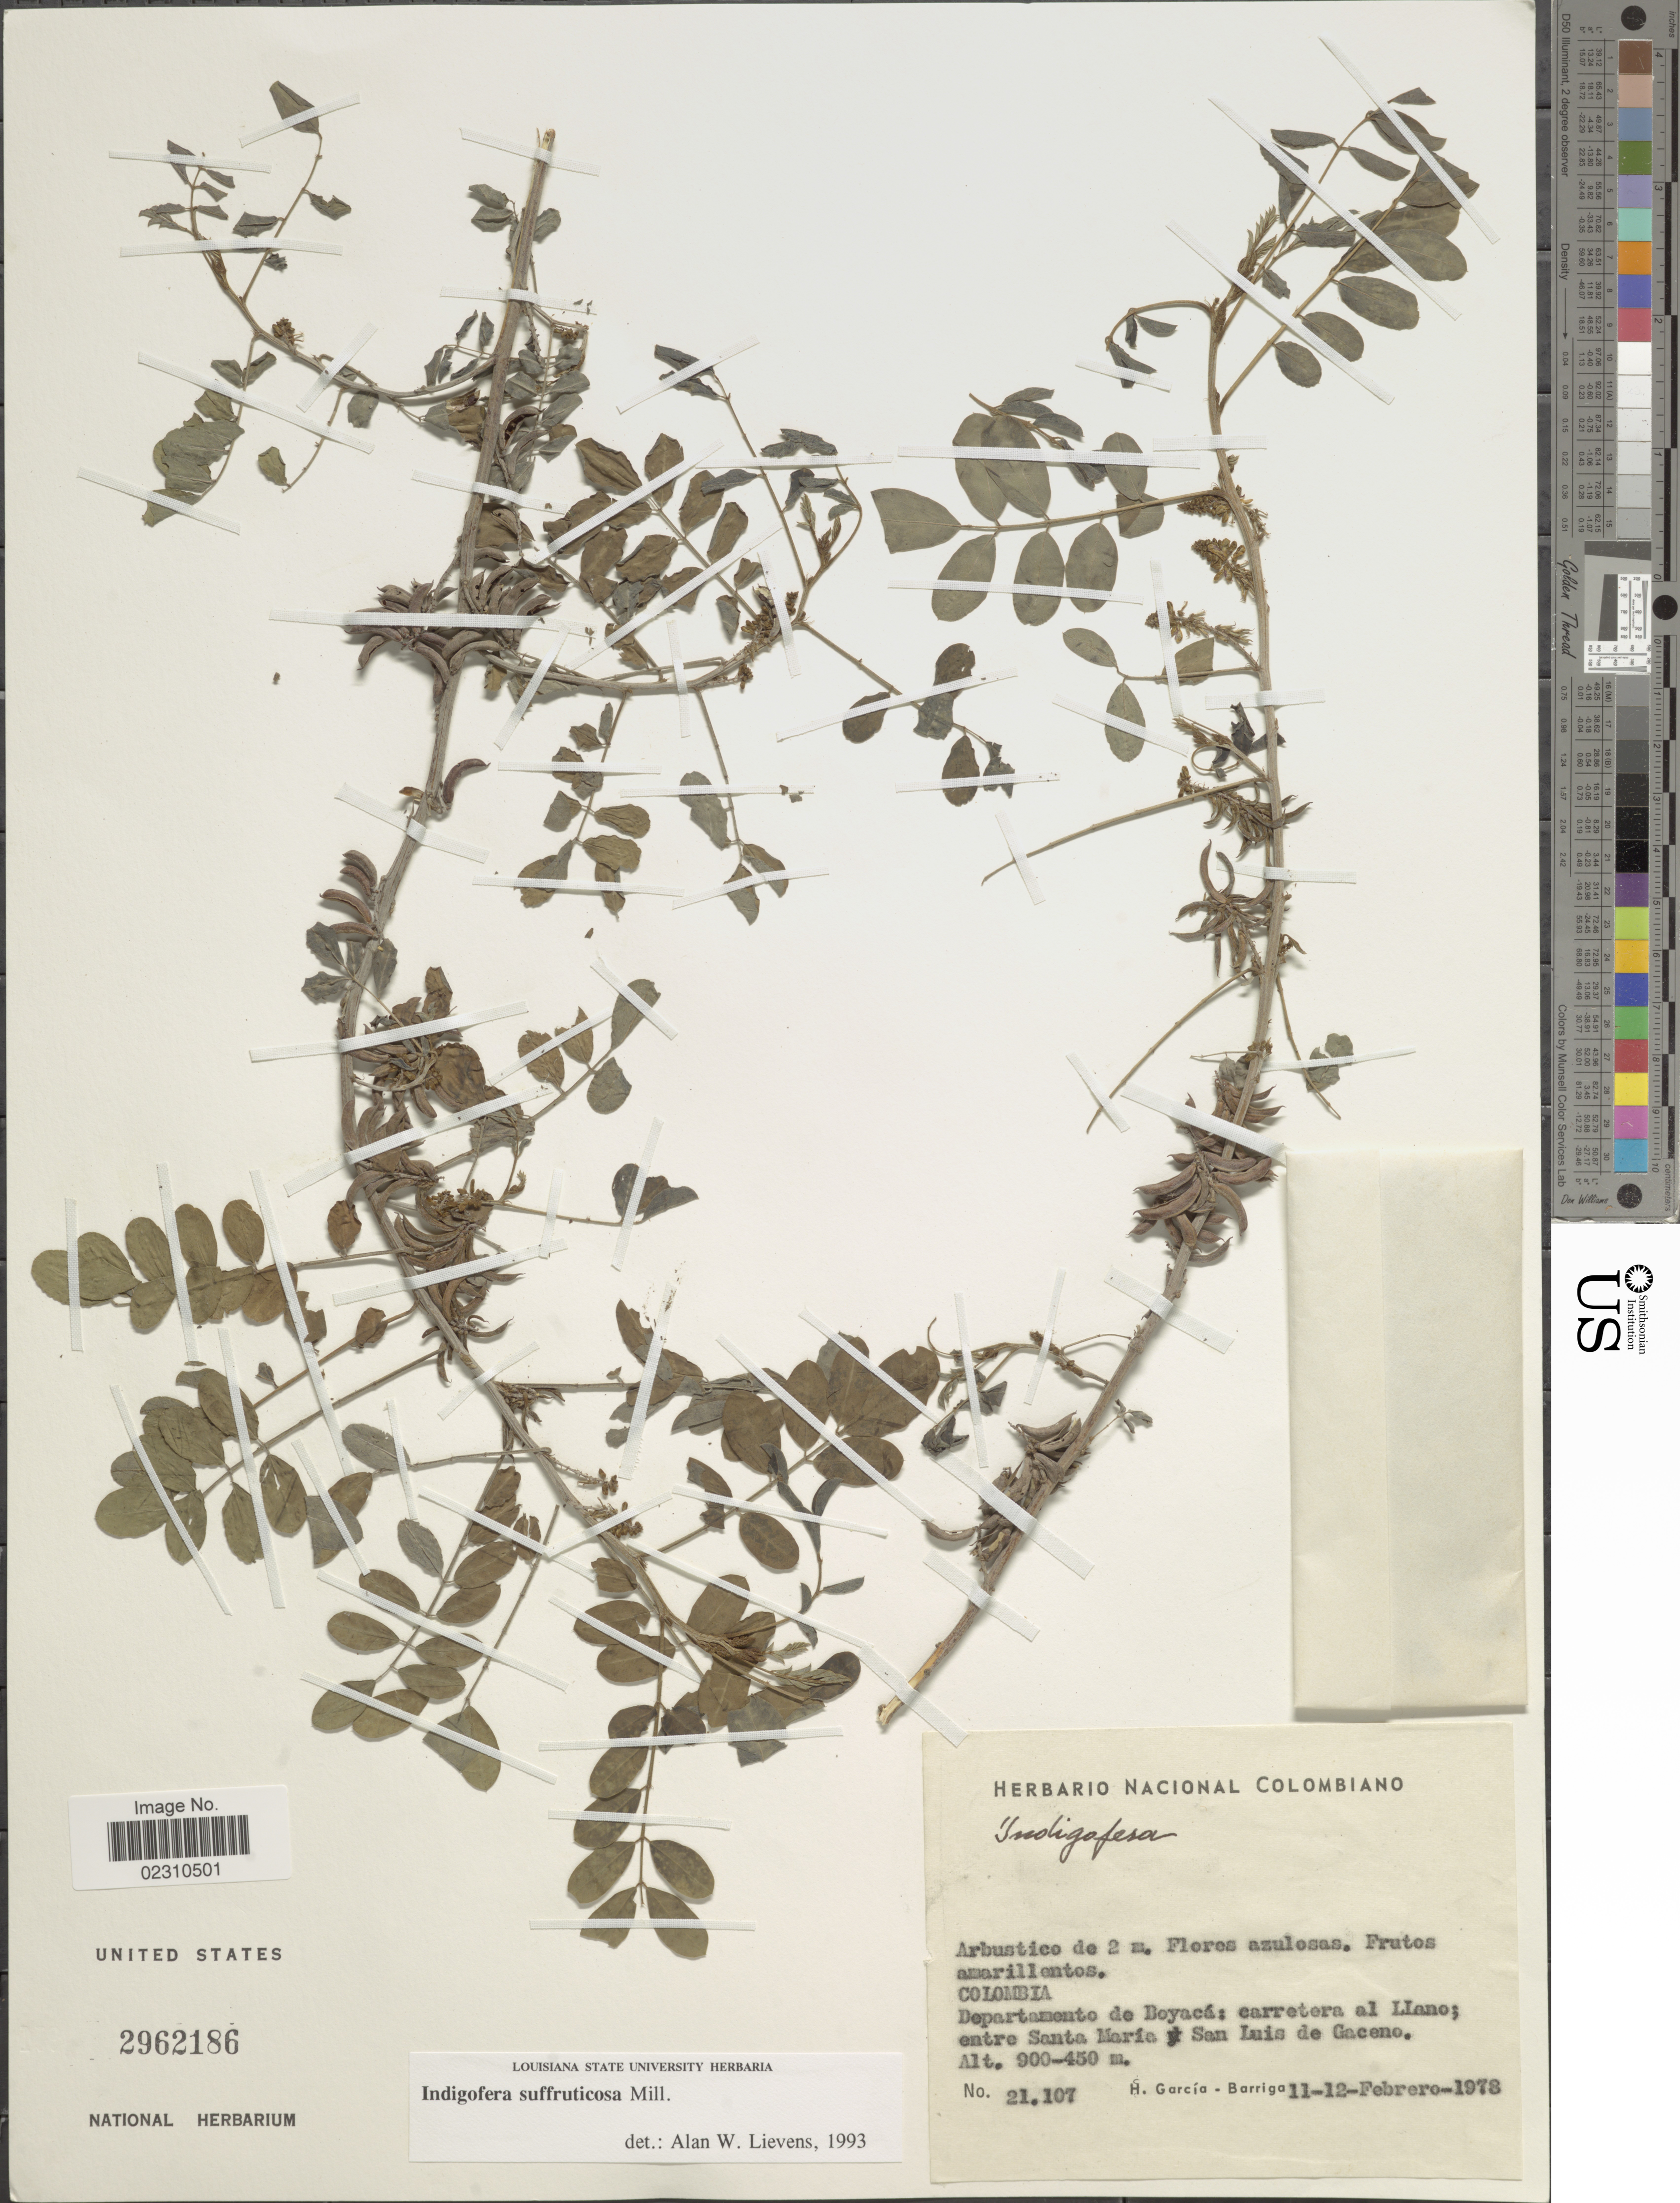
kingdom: Plantae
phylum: Tracheophyta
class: Magnoliopsida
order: Fabales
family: Fabaceae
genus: Indigofera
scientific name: Indigofera suffruticosa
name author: Mill.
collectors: H. García Barriga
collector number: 21107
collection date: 1978-02-11/1978-02-12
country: Colombia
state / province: Boyacá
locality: Departamento de Boyaca: carretera al Llano; entre Santa Maria San Luis de Gaceno.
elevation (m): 450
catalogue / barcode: US 2962186